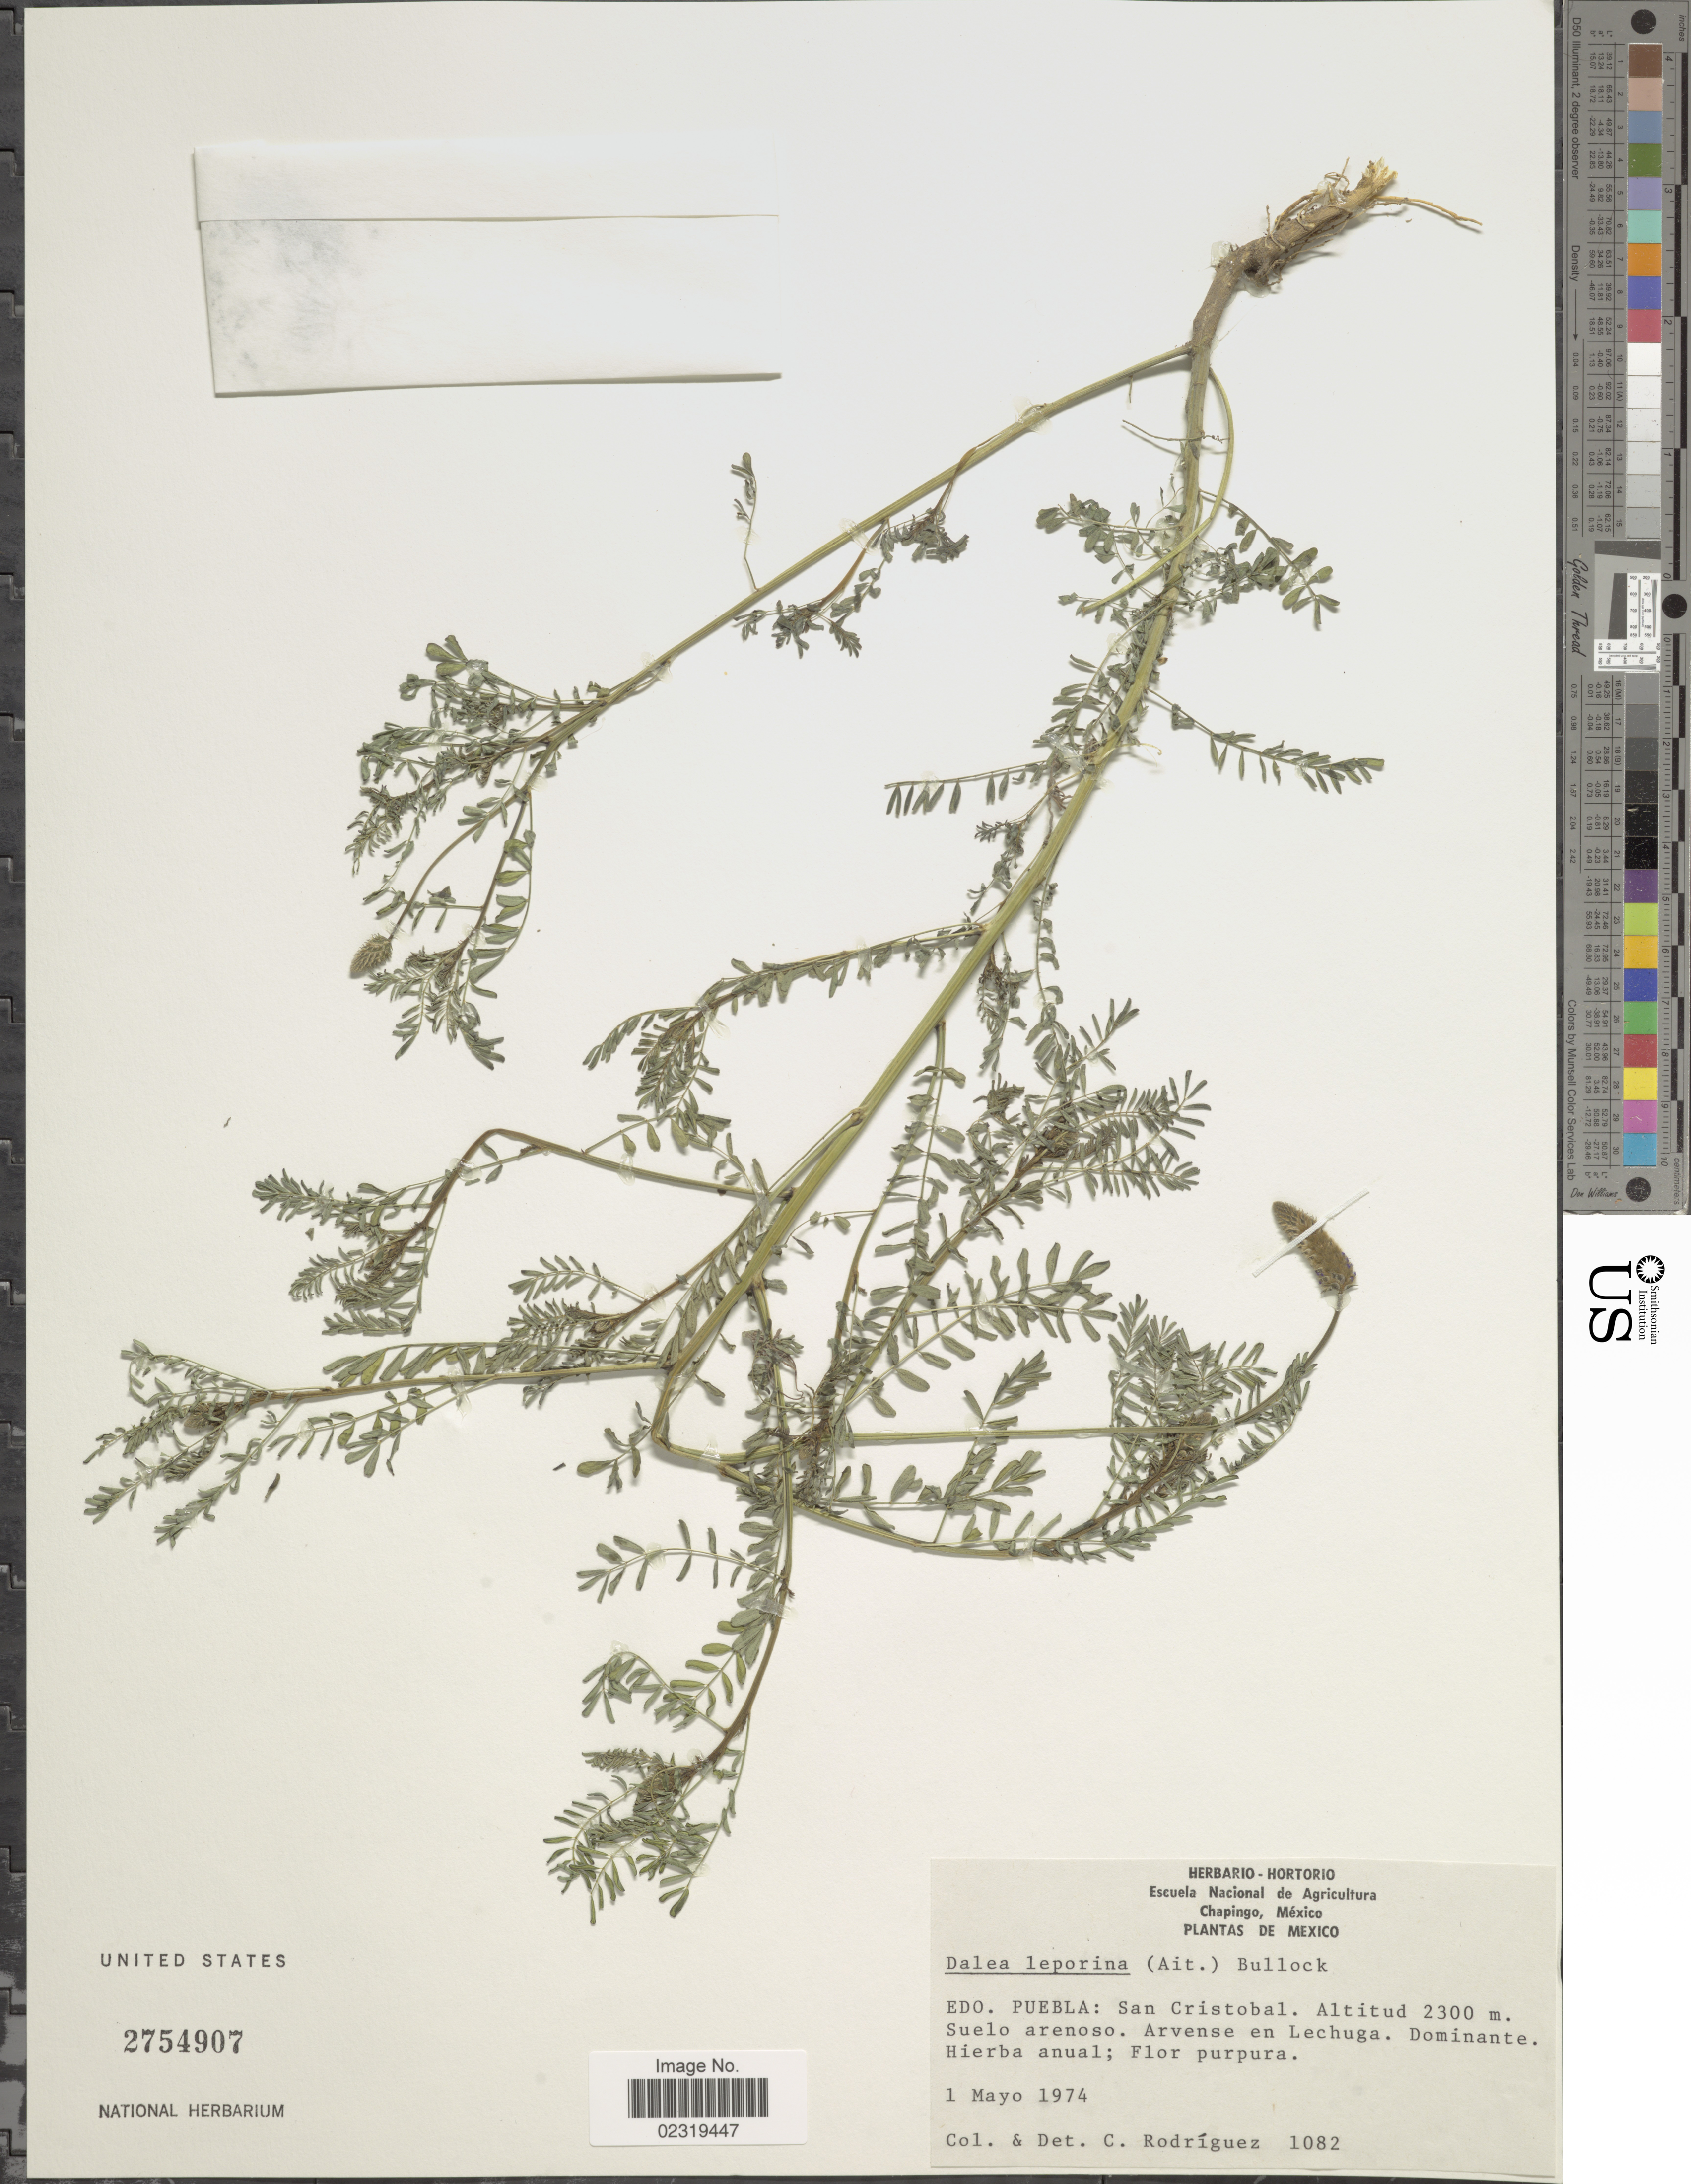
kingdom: Plantae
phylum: Tracheophyta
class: Magnoliopsida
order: Fabales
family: Fabaceae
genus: Dalea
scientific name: Dalea leporina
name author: (Aiton) Bullock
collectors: C. Rodríguez-Flores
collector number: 1082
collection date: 1974-05-01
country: Mexico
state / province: Puebla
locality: San cristobal. Suelo arenoso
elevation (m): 2300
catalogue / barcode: US 2754907